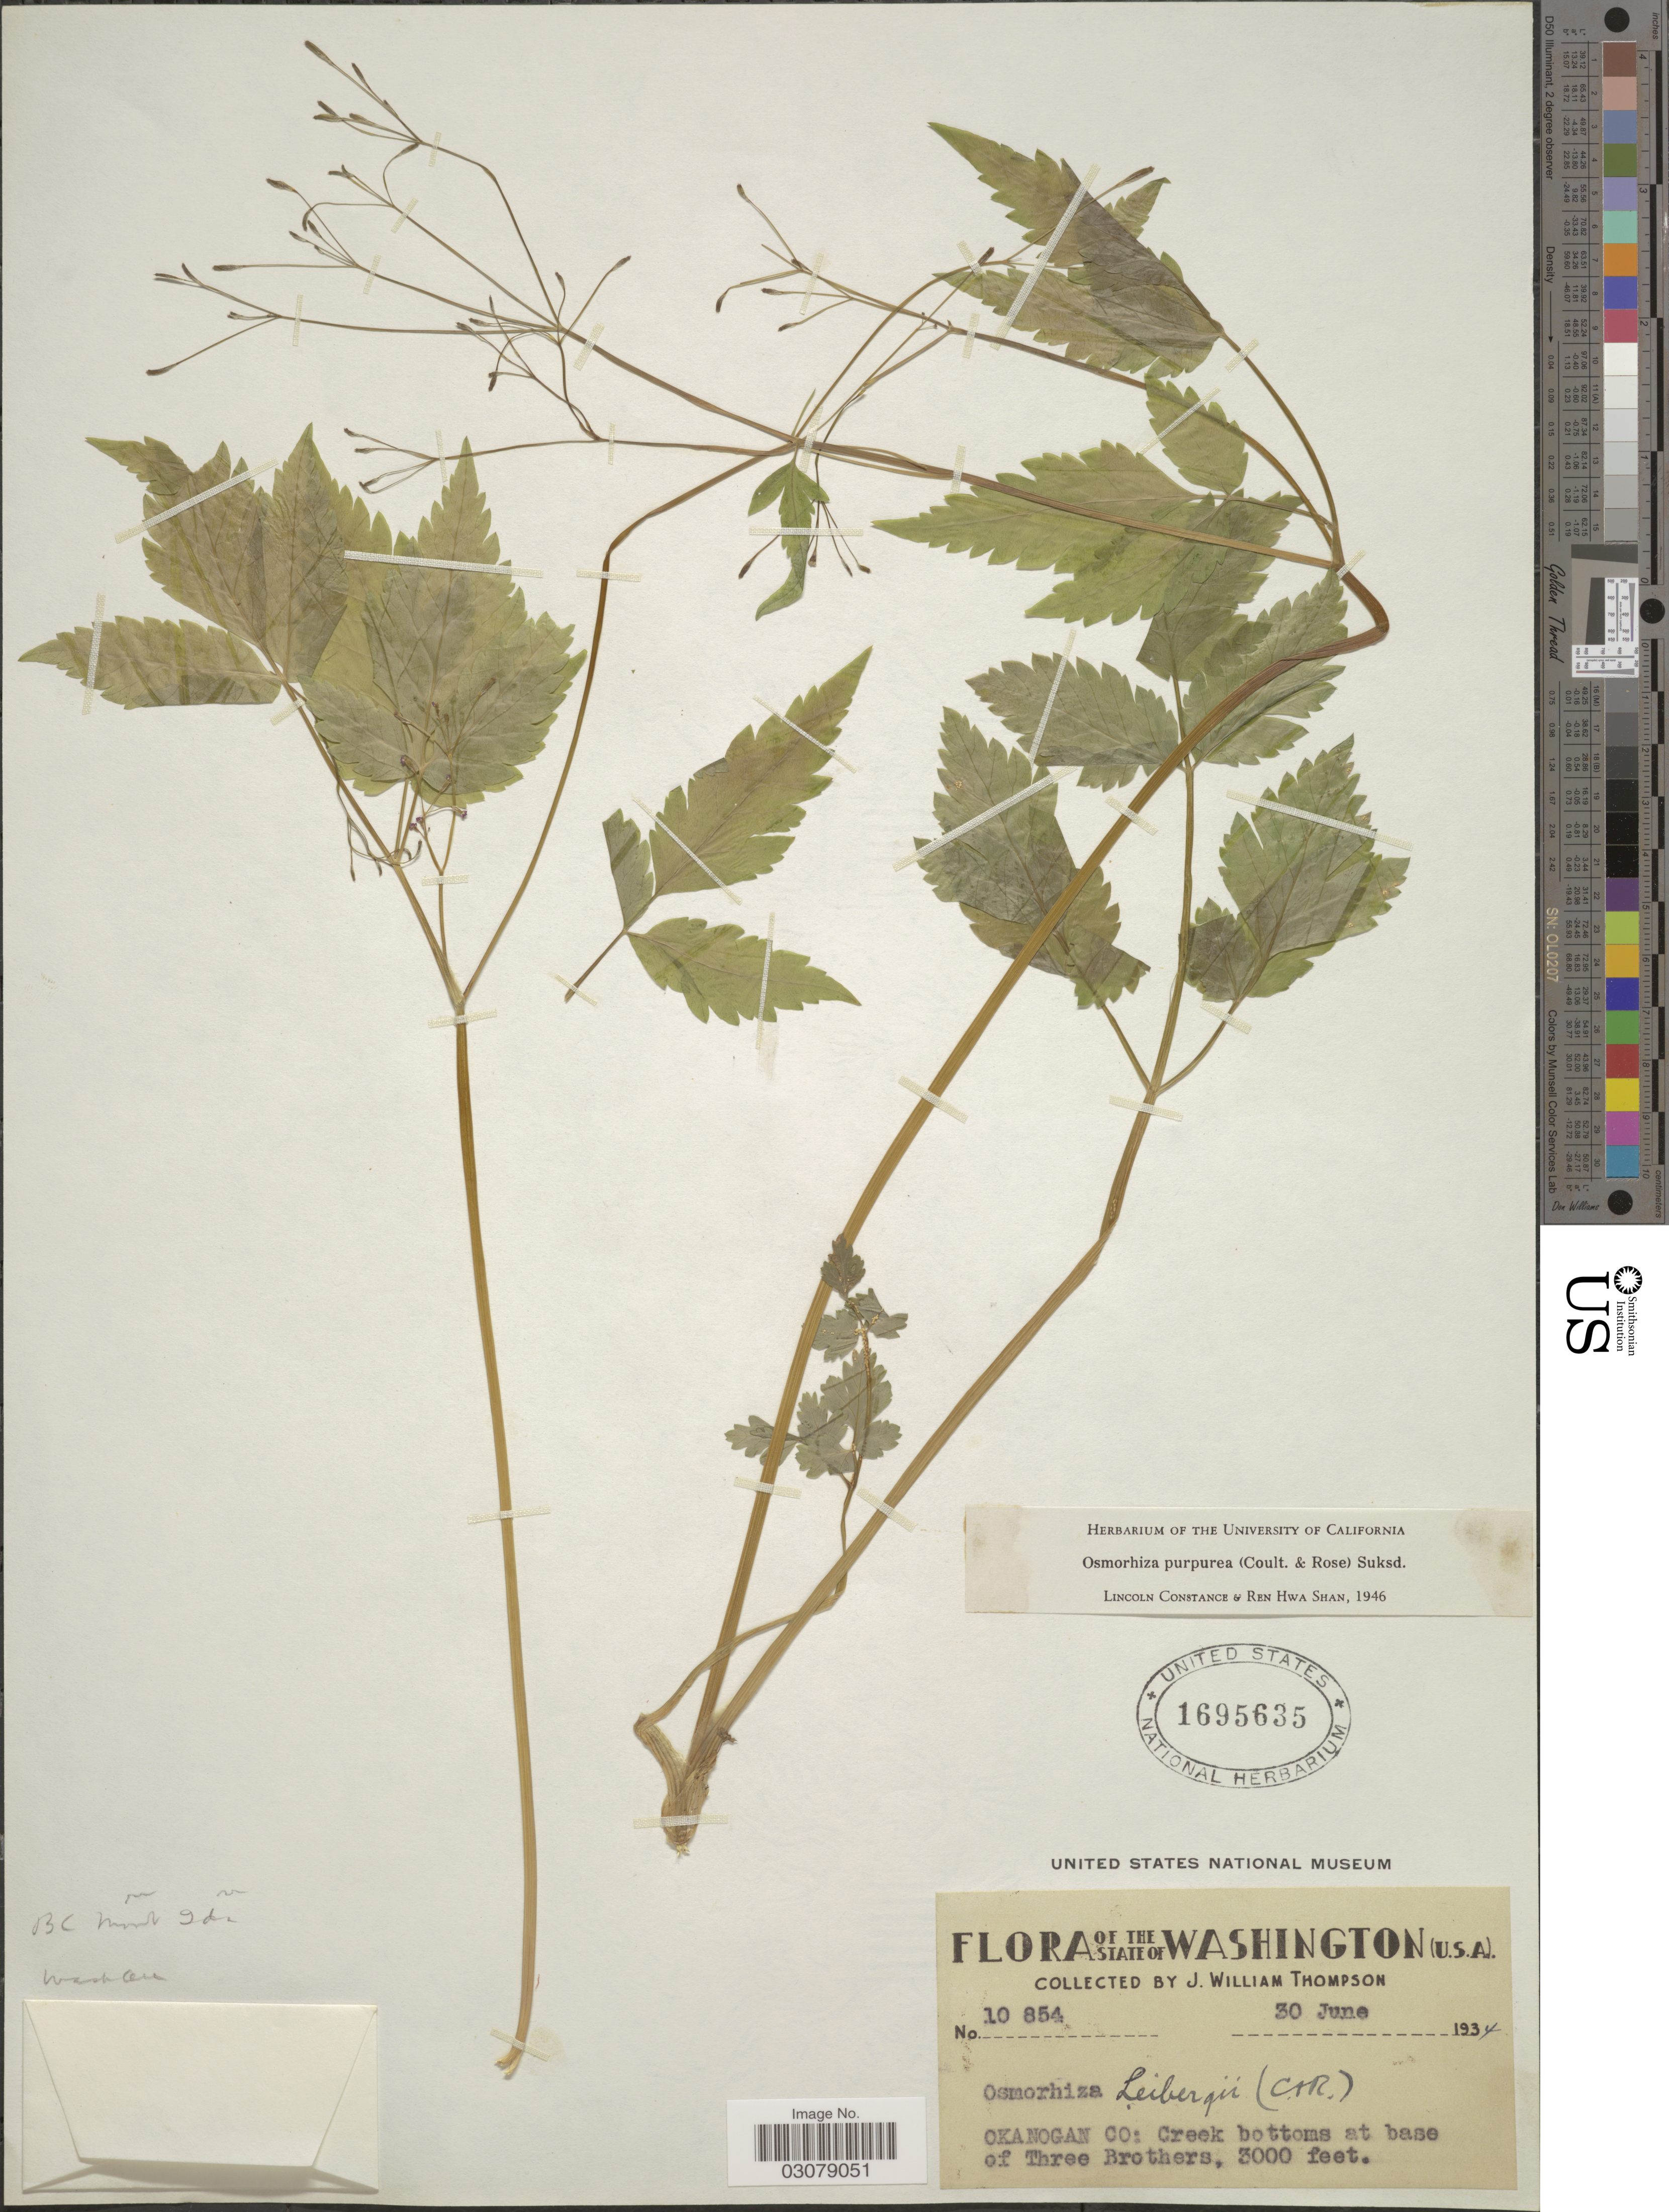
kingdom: Plantae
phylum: Tracheophyta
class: Magnoliopsida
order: Apiales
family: Apiaceae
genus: Osmorhiza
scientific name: Osmorhiza purpurea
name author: (J.M. Coult. & Rose) Suksd.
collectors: J. W. Thompson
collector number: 10854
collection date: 1934-06-30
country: United States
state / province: Washington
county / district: Okanogan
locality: Okanogan Co.: Creek bottoms at base of Three Brothers.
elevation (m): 914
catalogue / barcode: US 1695635